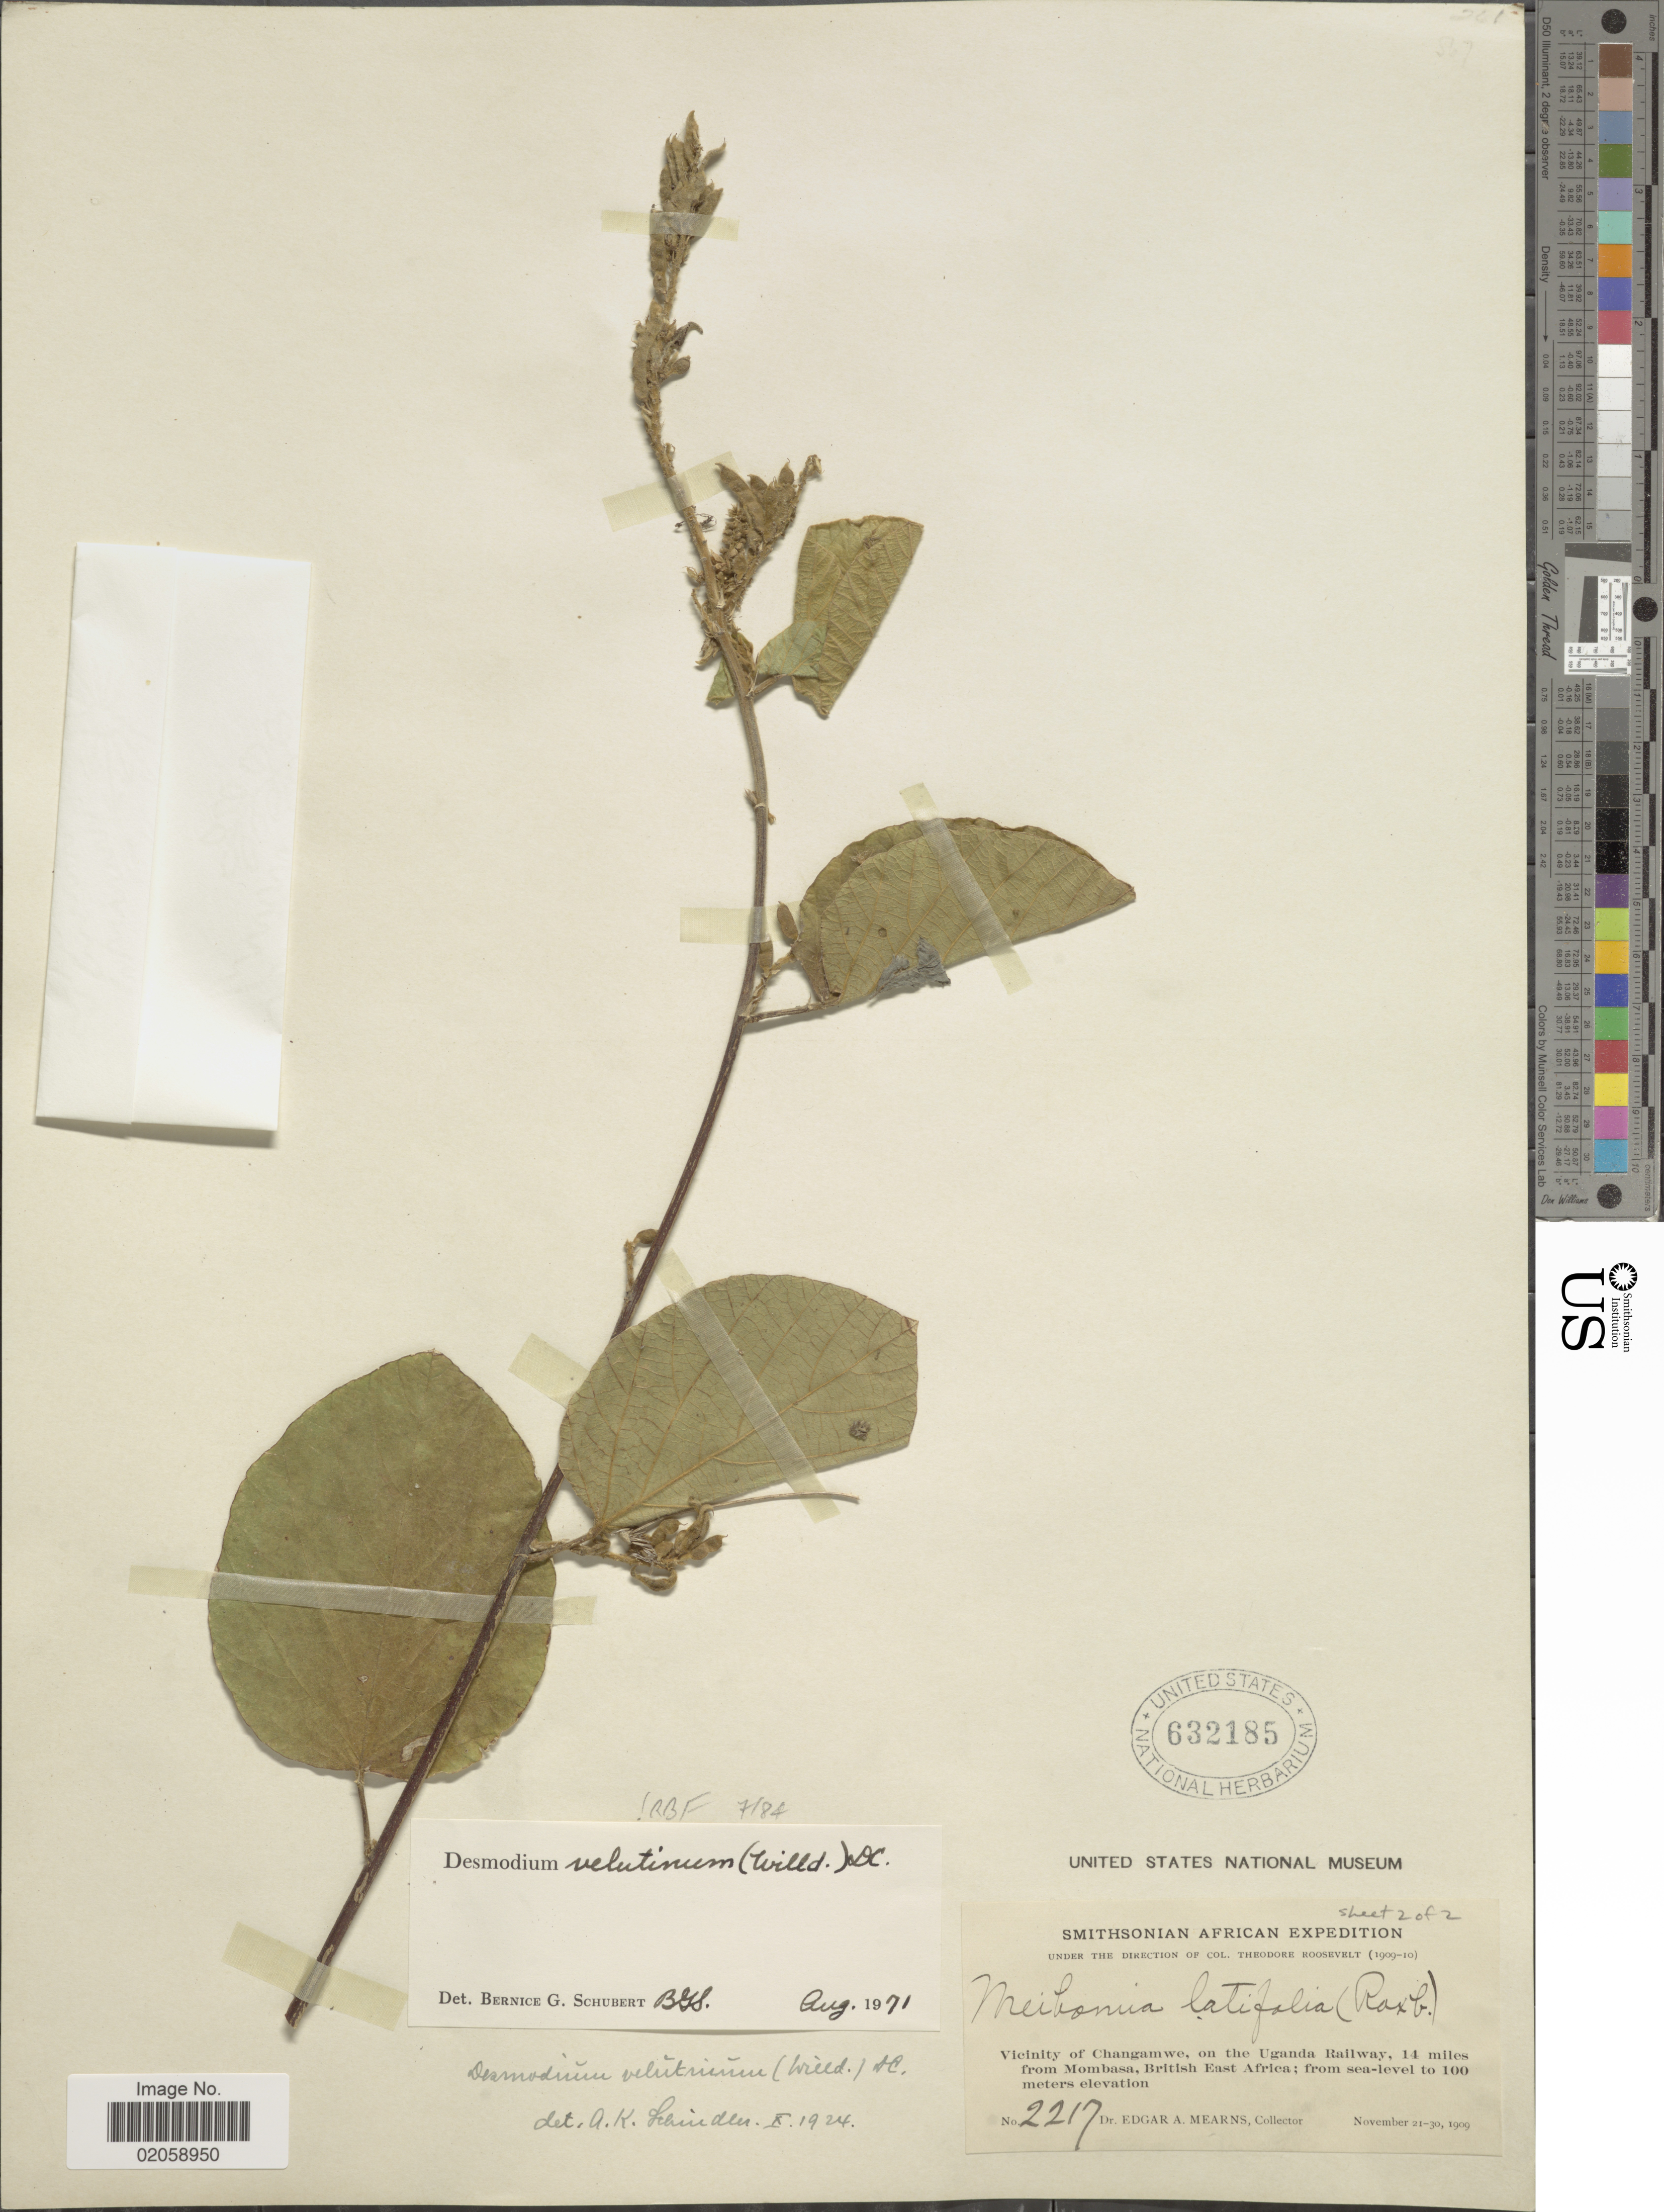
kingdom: Plantae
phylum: Tracheophyta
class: Magnoliopsida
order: Fabales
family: Fabaceae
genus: Polhillides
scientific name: Polhillides velutina subsp. velutina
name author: (Willd.) H. Ohashi & K. Ohashi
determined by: Strong, Mark T., (BOT), Smithsonian Institution - National Museum of Natural History (UNITED STATES)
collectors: E. A. Mearns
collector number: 2217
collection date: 1909-11-21/1909-11-30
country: Kenya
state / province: Mombasa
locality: Vicinity of Changamwe, on the Uganda Railway, 14 miles from Mombasa, British East Africa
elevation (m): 100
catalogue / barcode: US 632185